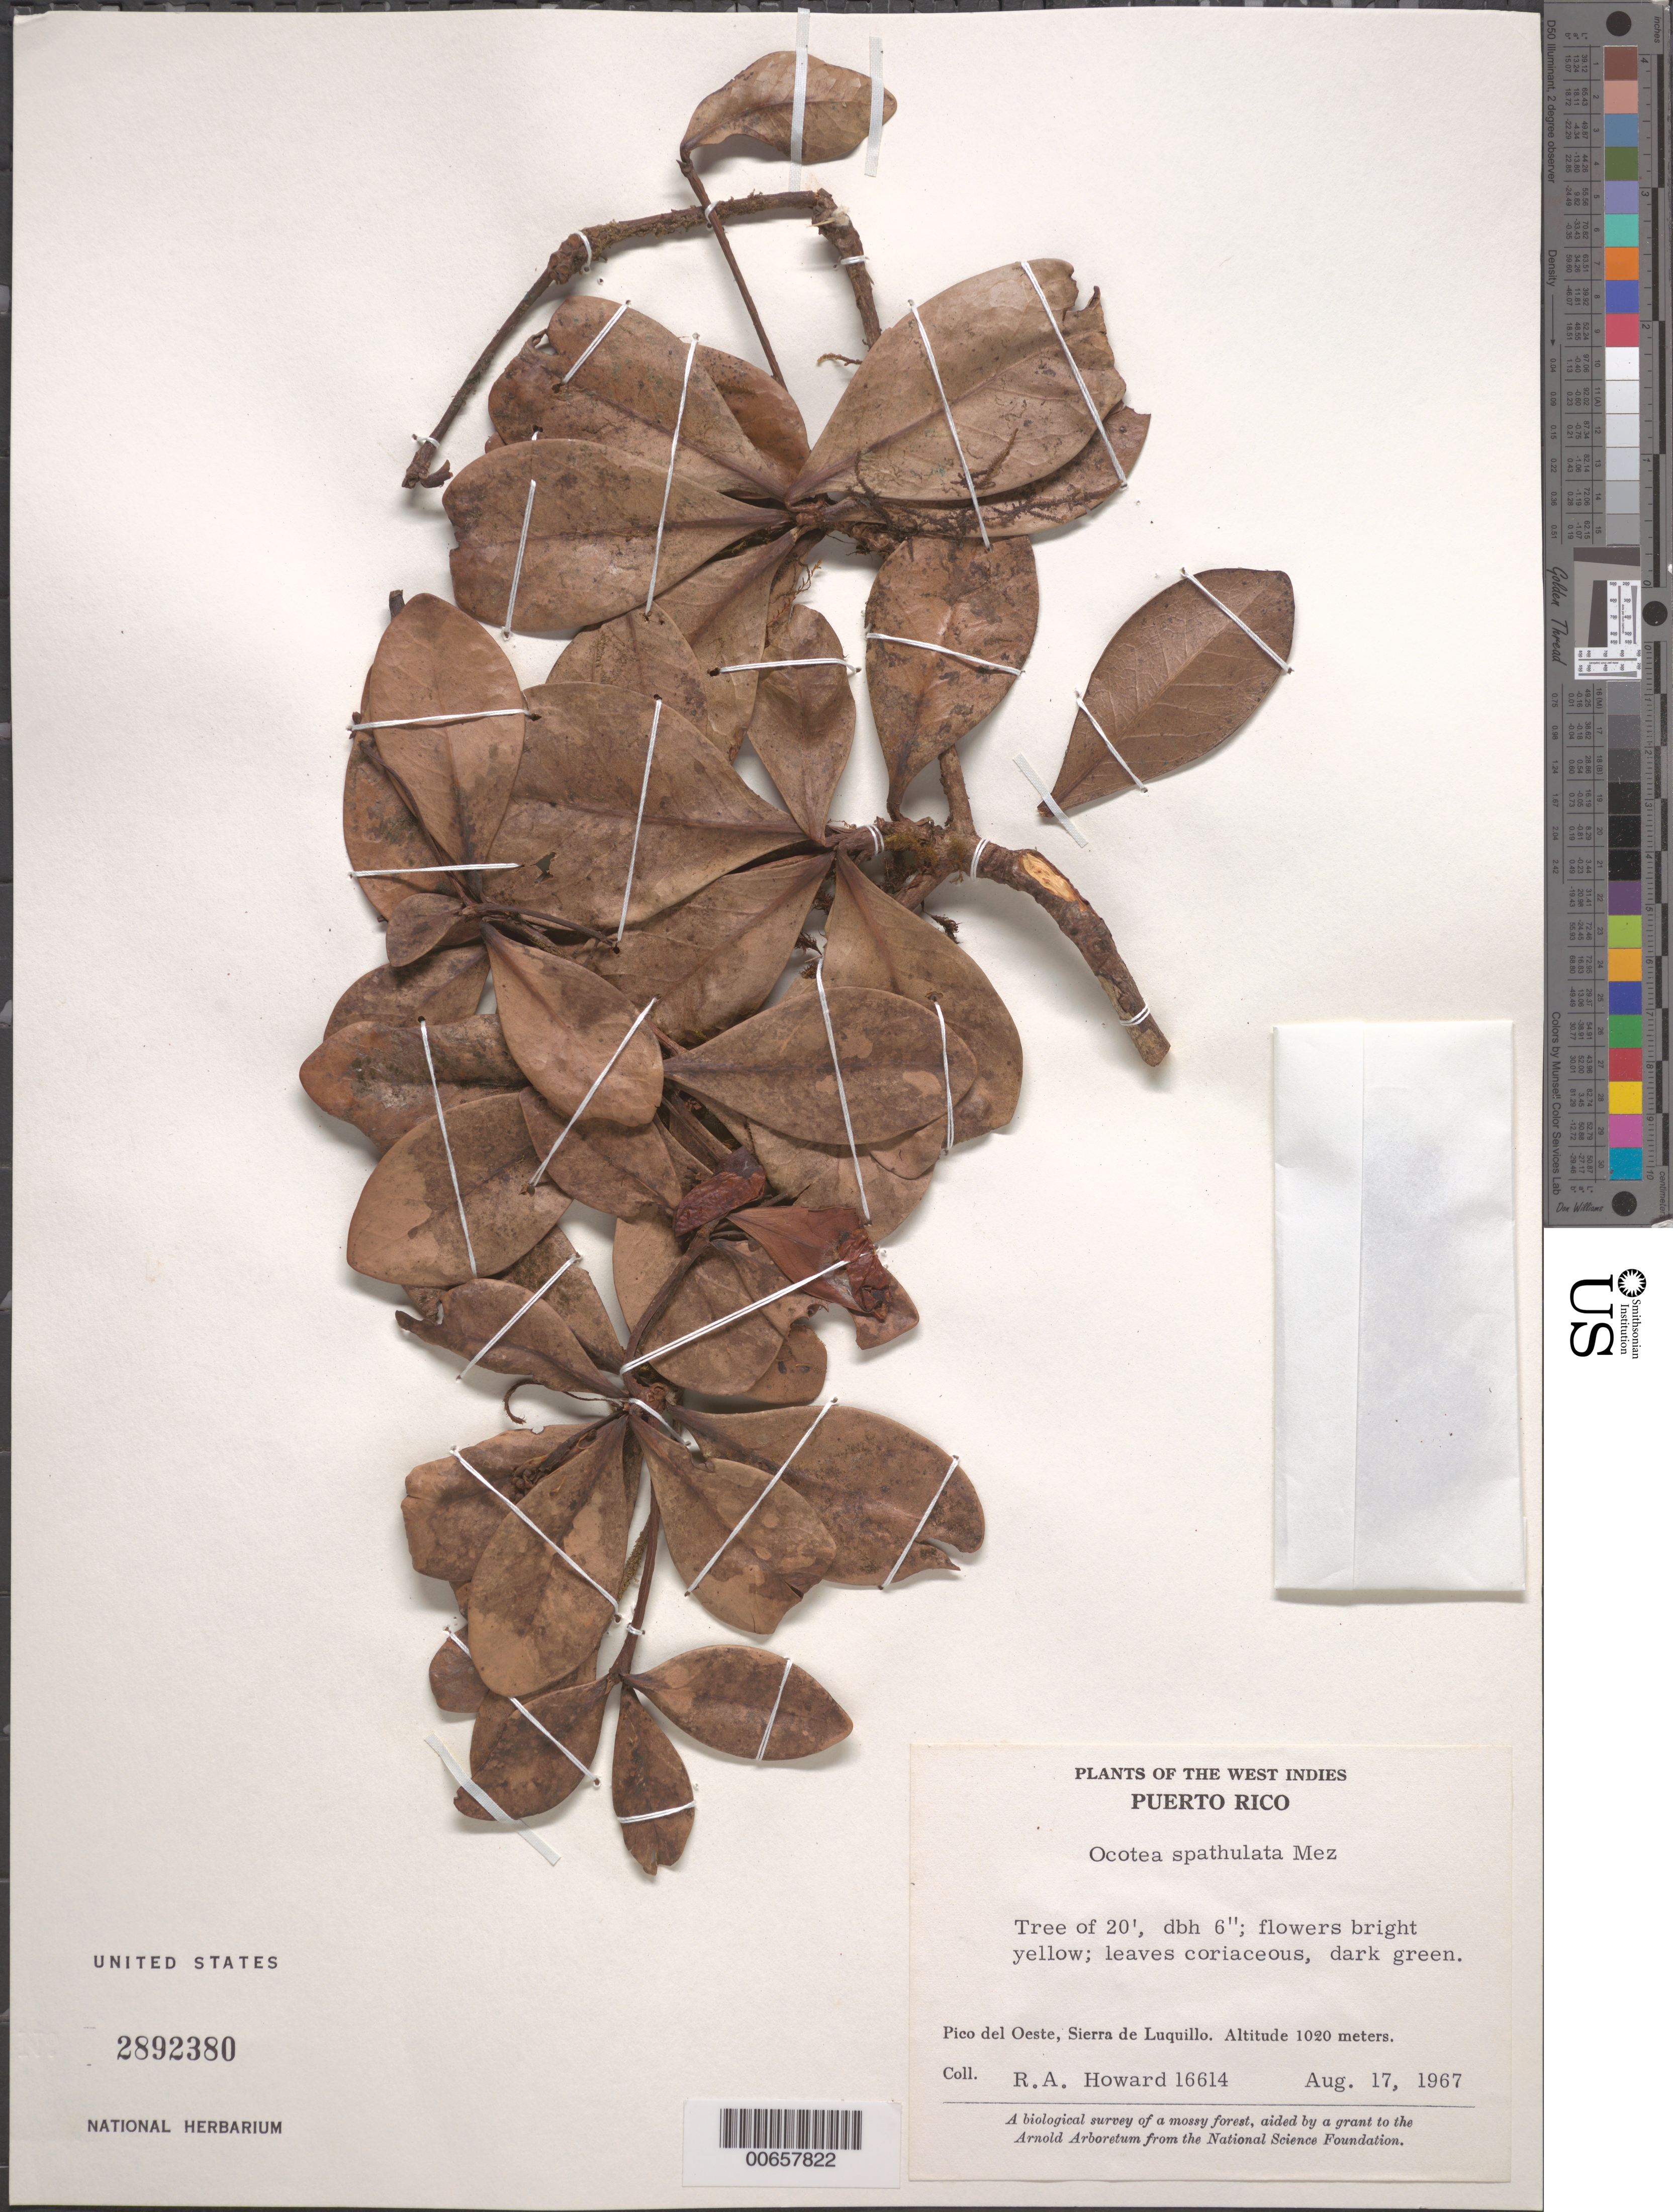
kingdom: Plantae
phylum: Tracheophyta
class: Magnoliopsida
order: Laurales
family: Lauraceae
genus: Ocotea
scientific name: Ocotea spathulata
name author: Mez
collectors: R. A. Howard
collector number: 16614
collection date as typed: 17 Aug 1967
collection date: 1967-08-17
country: Puerto Rico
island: Greater Antilles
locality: Pico del Oeste, Sierra de Luquillo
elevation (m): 1020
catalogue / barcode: US 2892380